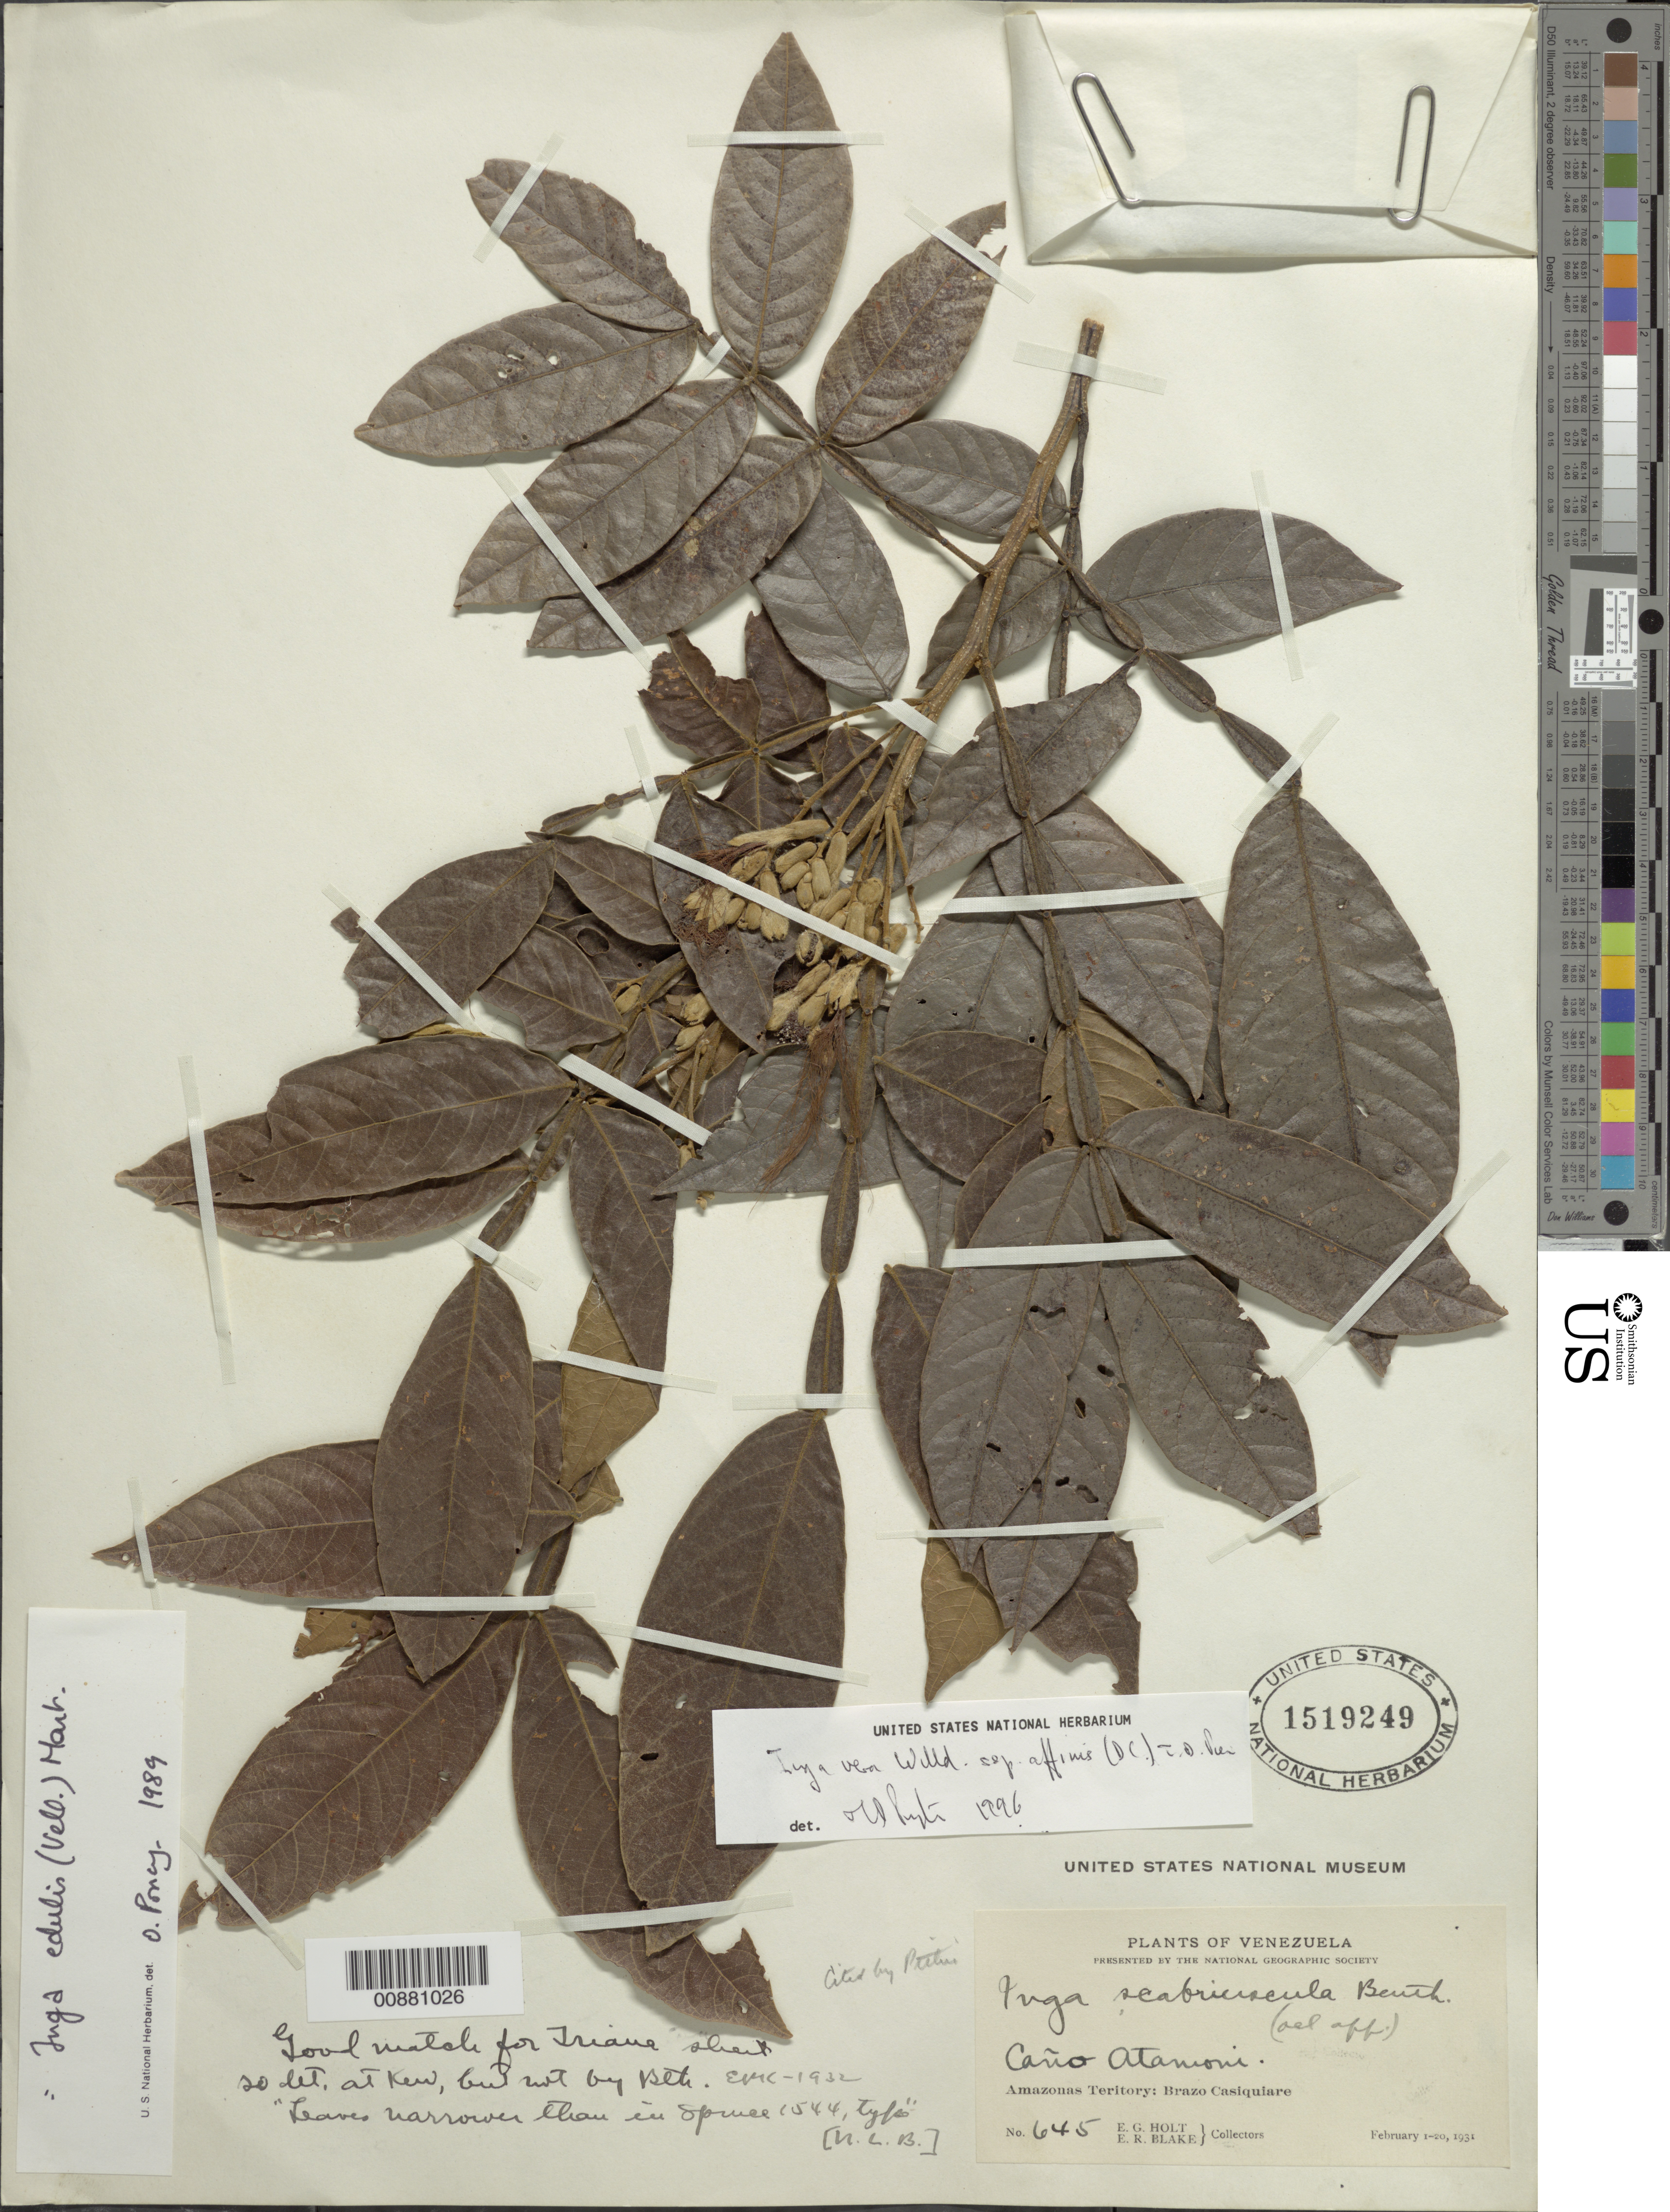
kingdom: Plantae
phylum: Tracheophyta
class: Magnoliopsida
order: Fabales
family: Fabaceae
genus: Inga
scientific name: Inga vera subsp. affinis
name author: (DC.) T.D. Penn.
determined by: Pennington, T. D., (K)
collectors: E. Holt & E. R. Blake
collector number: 645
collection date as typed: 1-Feb-31 to 20-Feb-31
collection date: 1931-02-01/1931-02-20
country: Venezuela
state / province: Amazonas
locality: Brazo Casiquiare, Caño Atanioni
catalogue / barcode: US 1519249